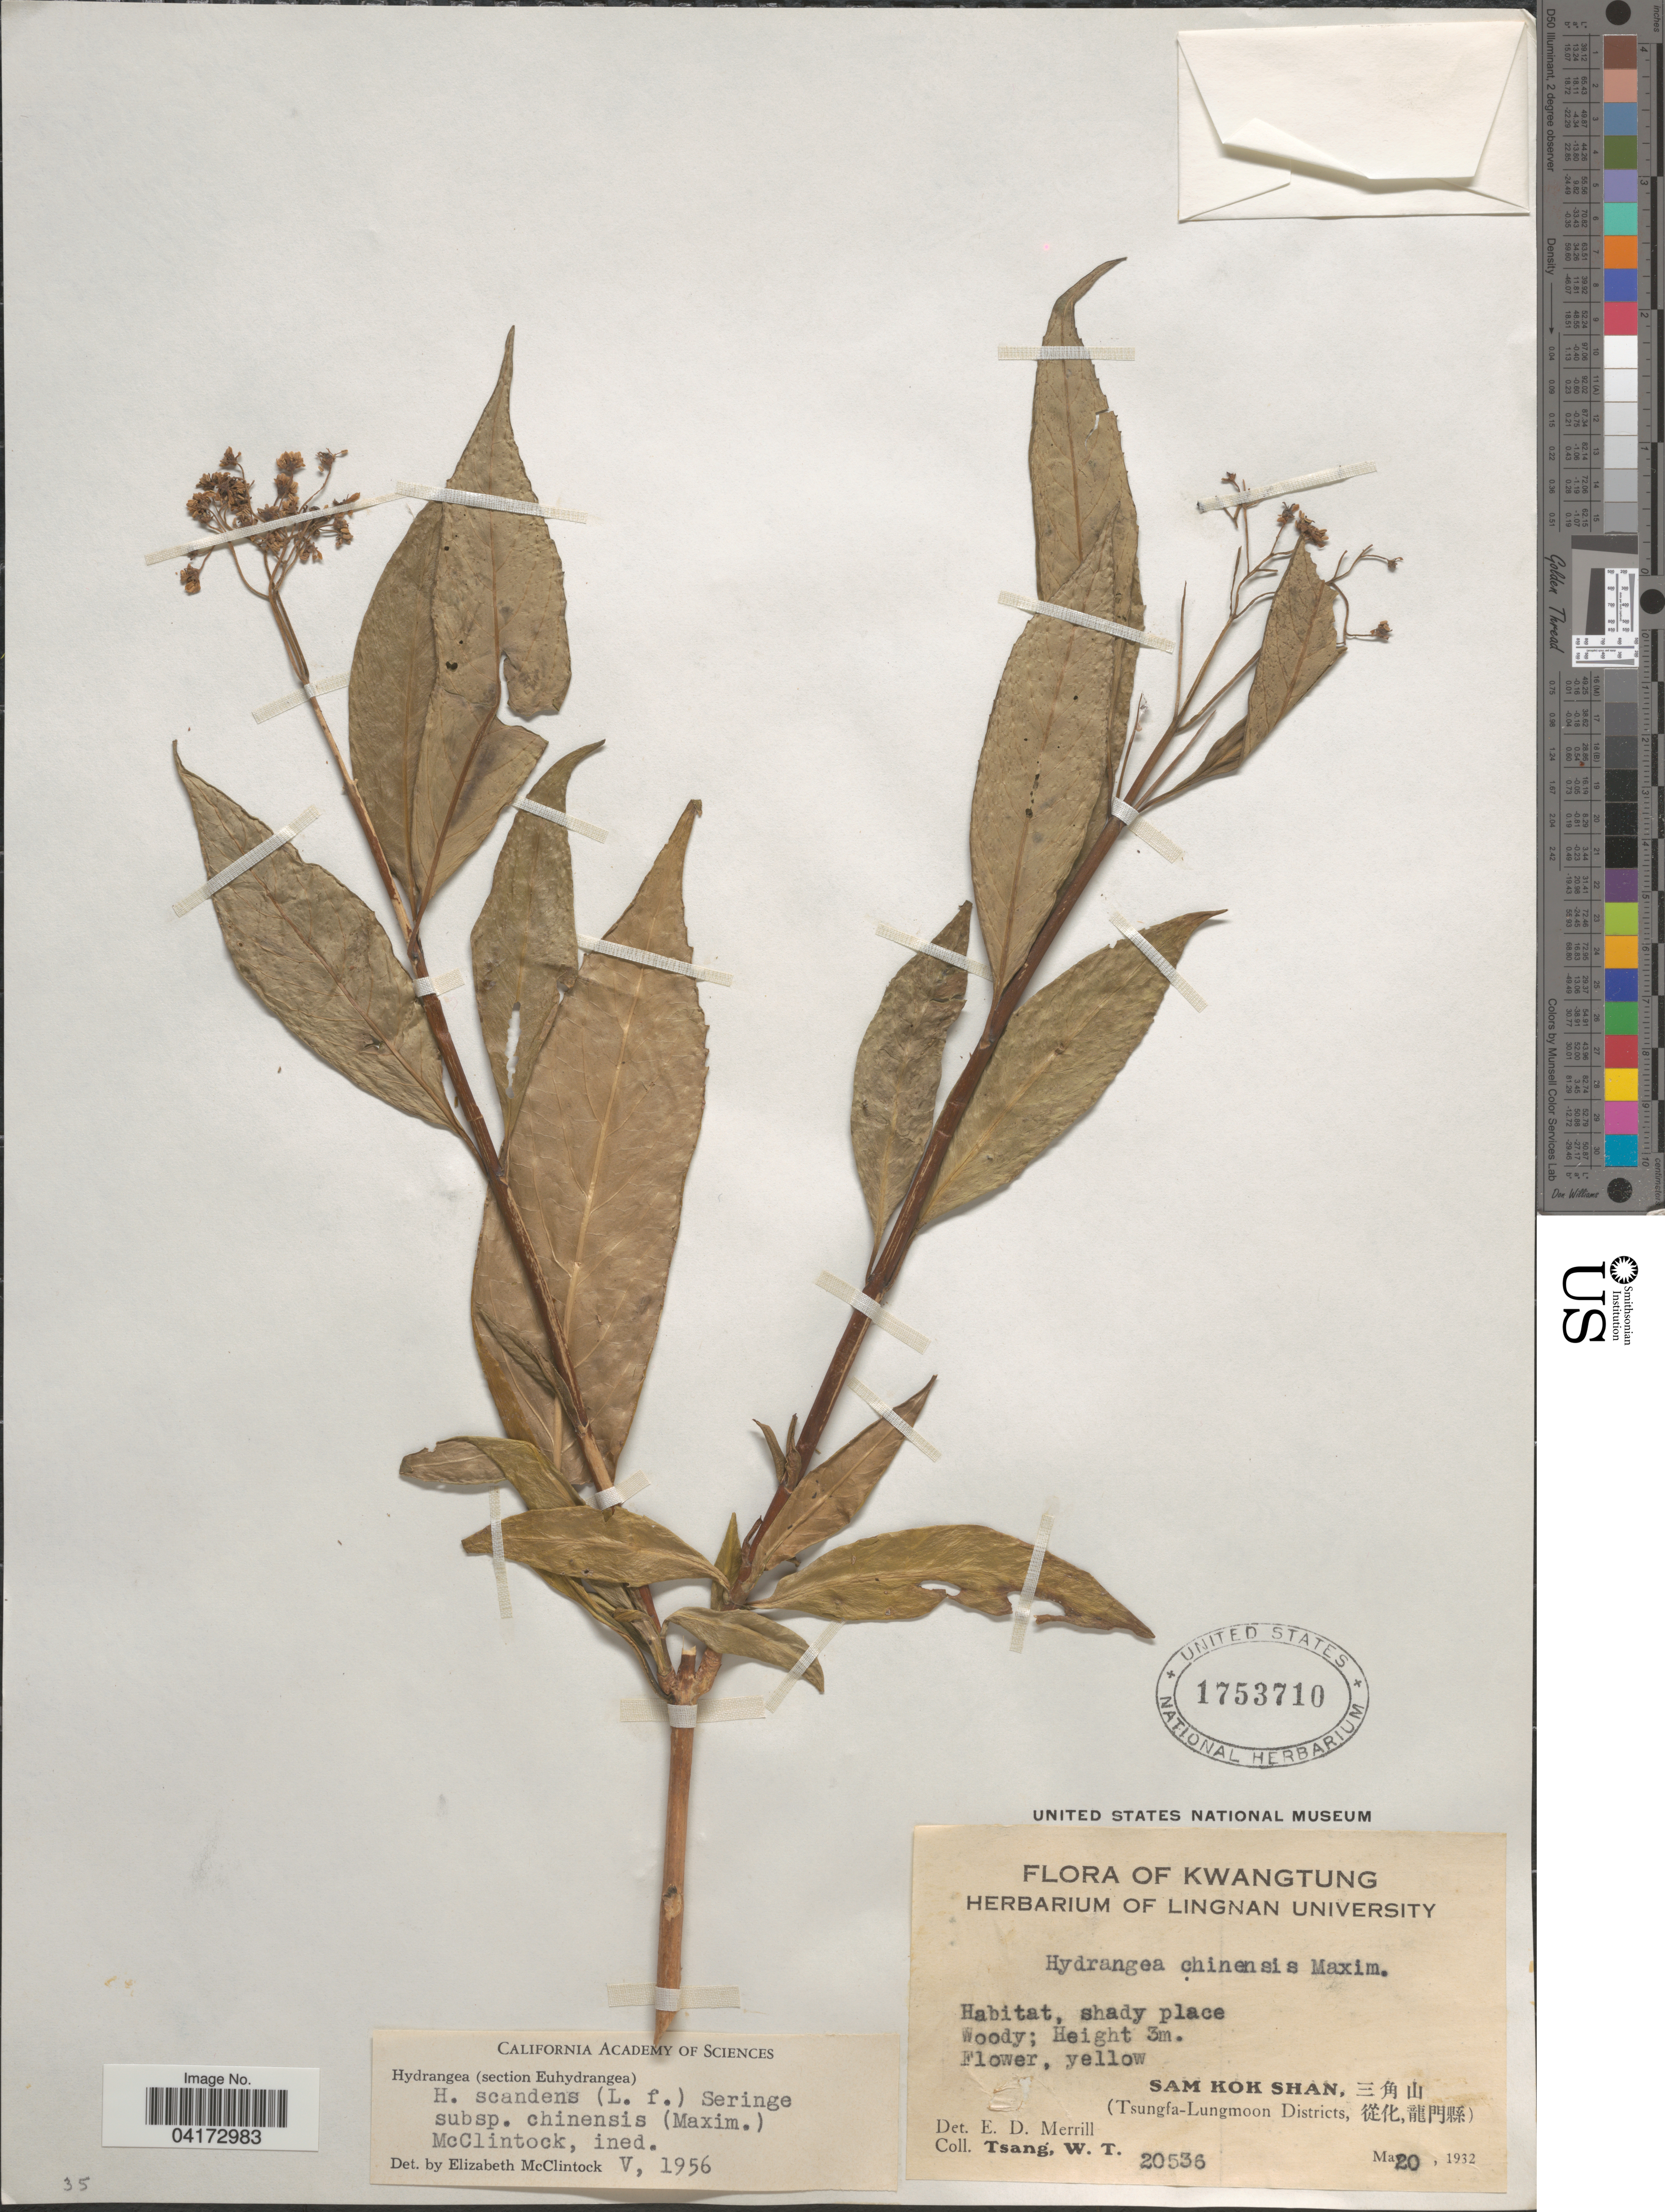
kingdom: Plantae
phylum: Tracheophyta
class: Magnoliopsida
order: Cornales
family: Hydrangeaceae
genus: Hydrangea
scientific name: Hydrangea scandens subsp. chinensis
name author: (Maxim.) E. M. McClint.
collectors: W. T. Tsang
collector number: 20536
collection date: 1932-05-20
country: China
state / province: Guangdong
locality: Kwangtung. Sam Kok Shan, [Foreign script] (Tsungfa-Lungmoon Districts, [Foreign script]).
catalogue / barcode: US 1753710